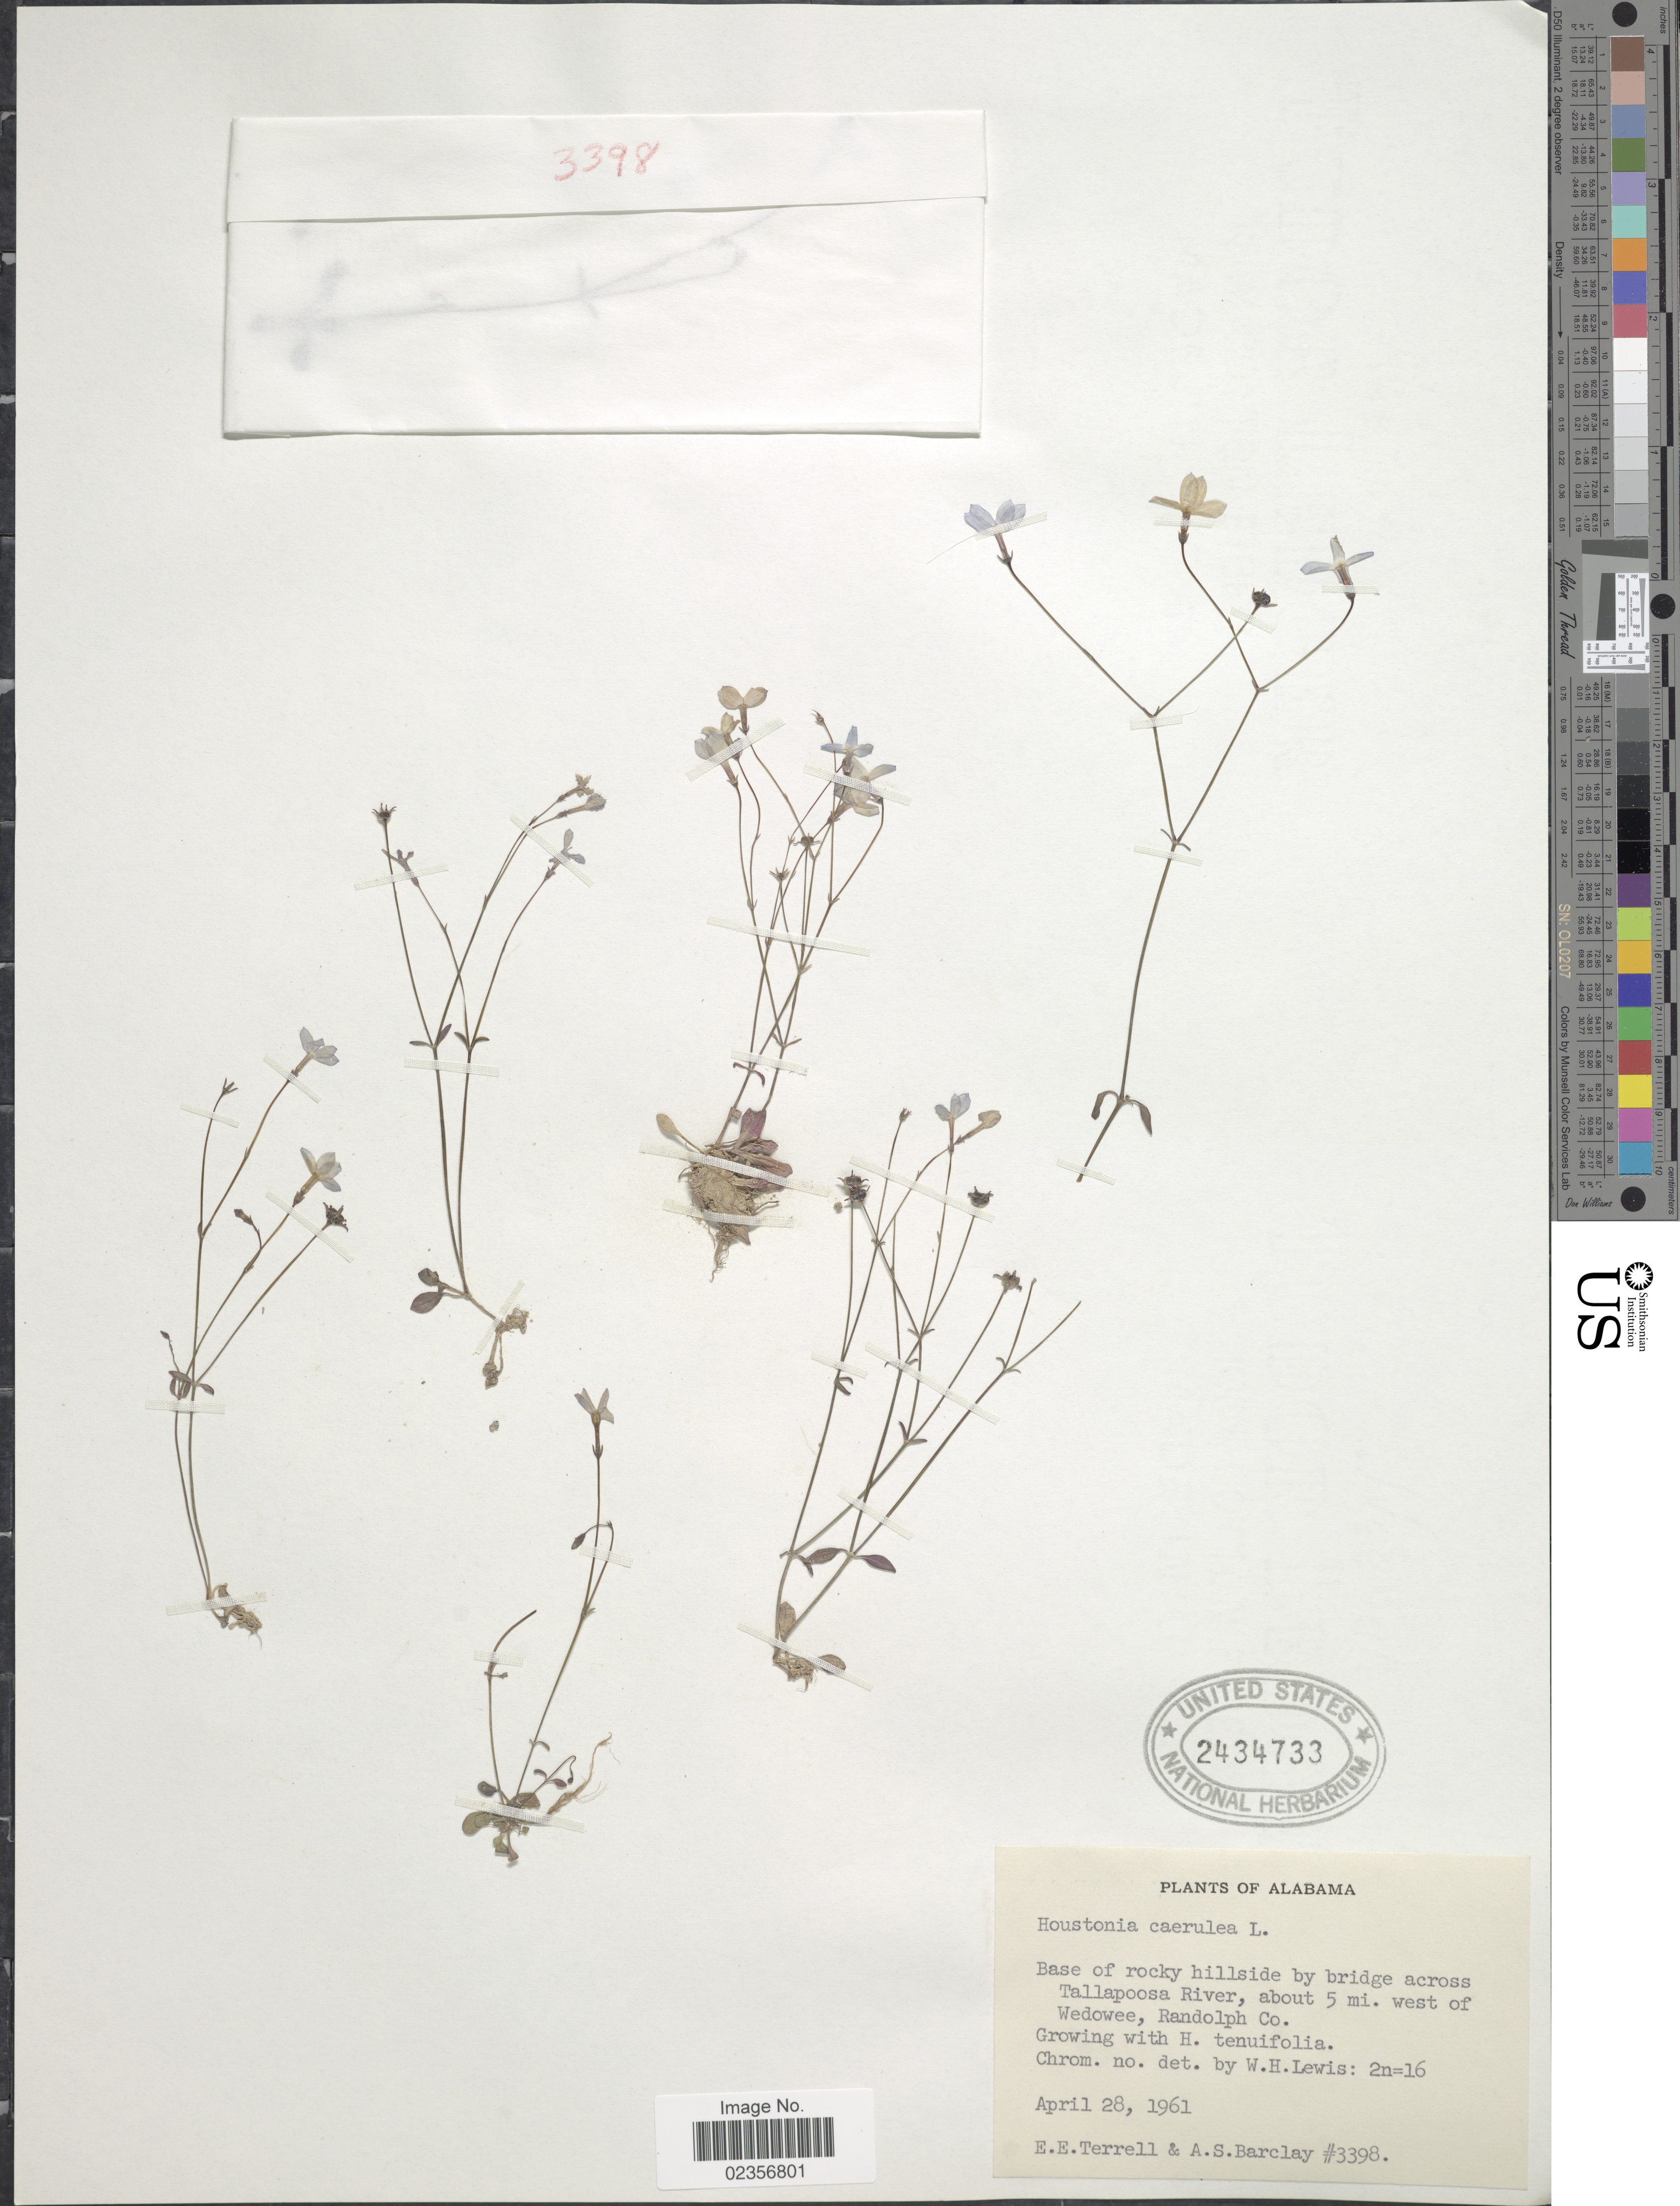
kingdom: Plantae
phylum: Tracheophyta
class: Magnoliopsida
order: Gentianales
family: Rubiaceae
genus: Houstonia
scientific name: Houstonia caerulea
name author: L.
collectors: E. E. Terrell & A. S. Barclay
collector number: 3398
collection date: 1961-04-28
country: United States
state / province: Alabama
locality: By bridge across Tallapoosa River, about 5 mi. west of Wedowee, Randolph Co.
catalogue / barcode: US 2434733